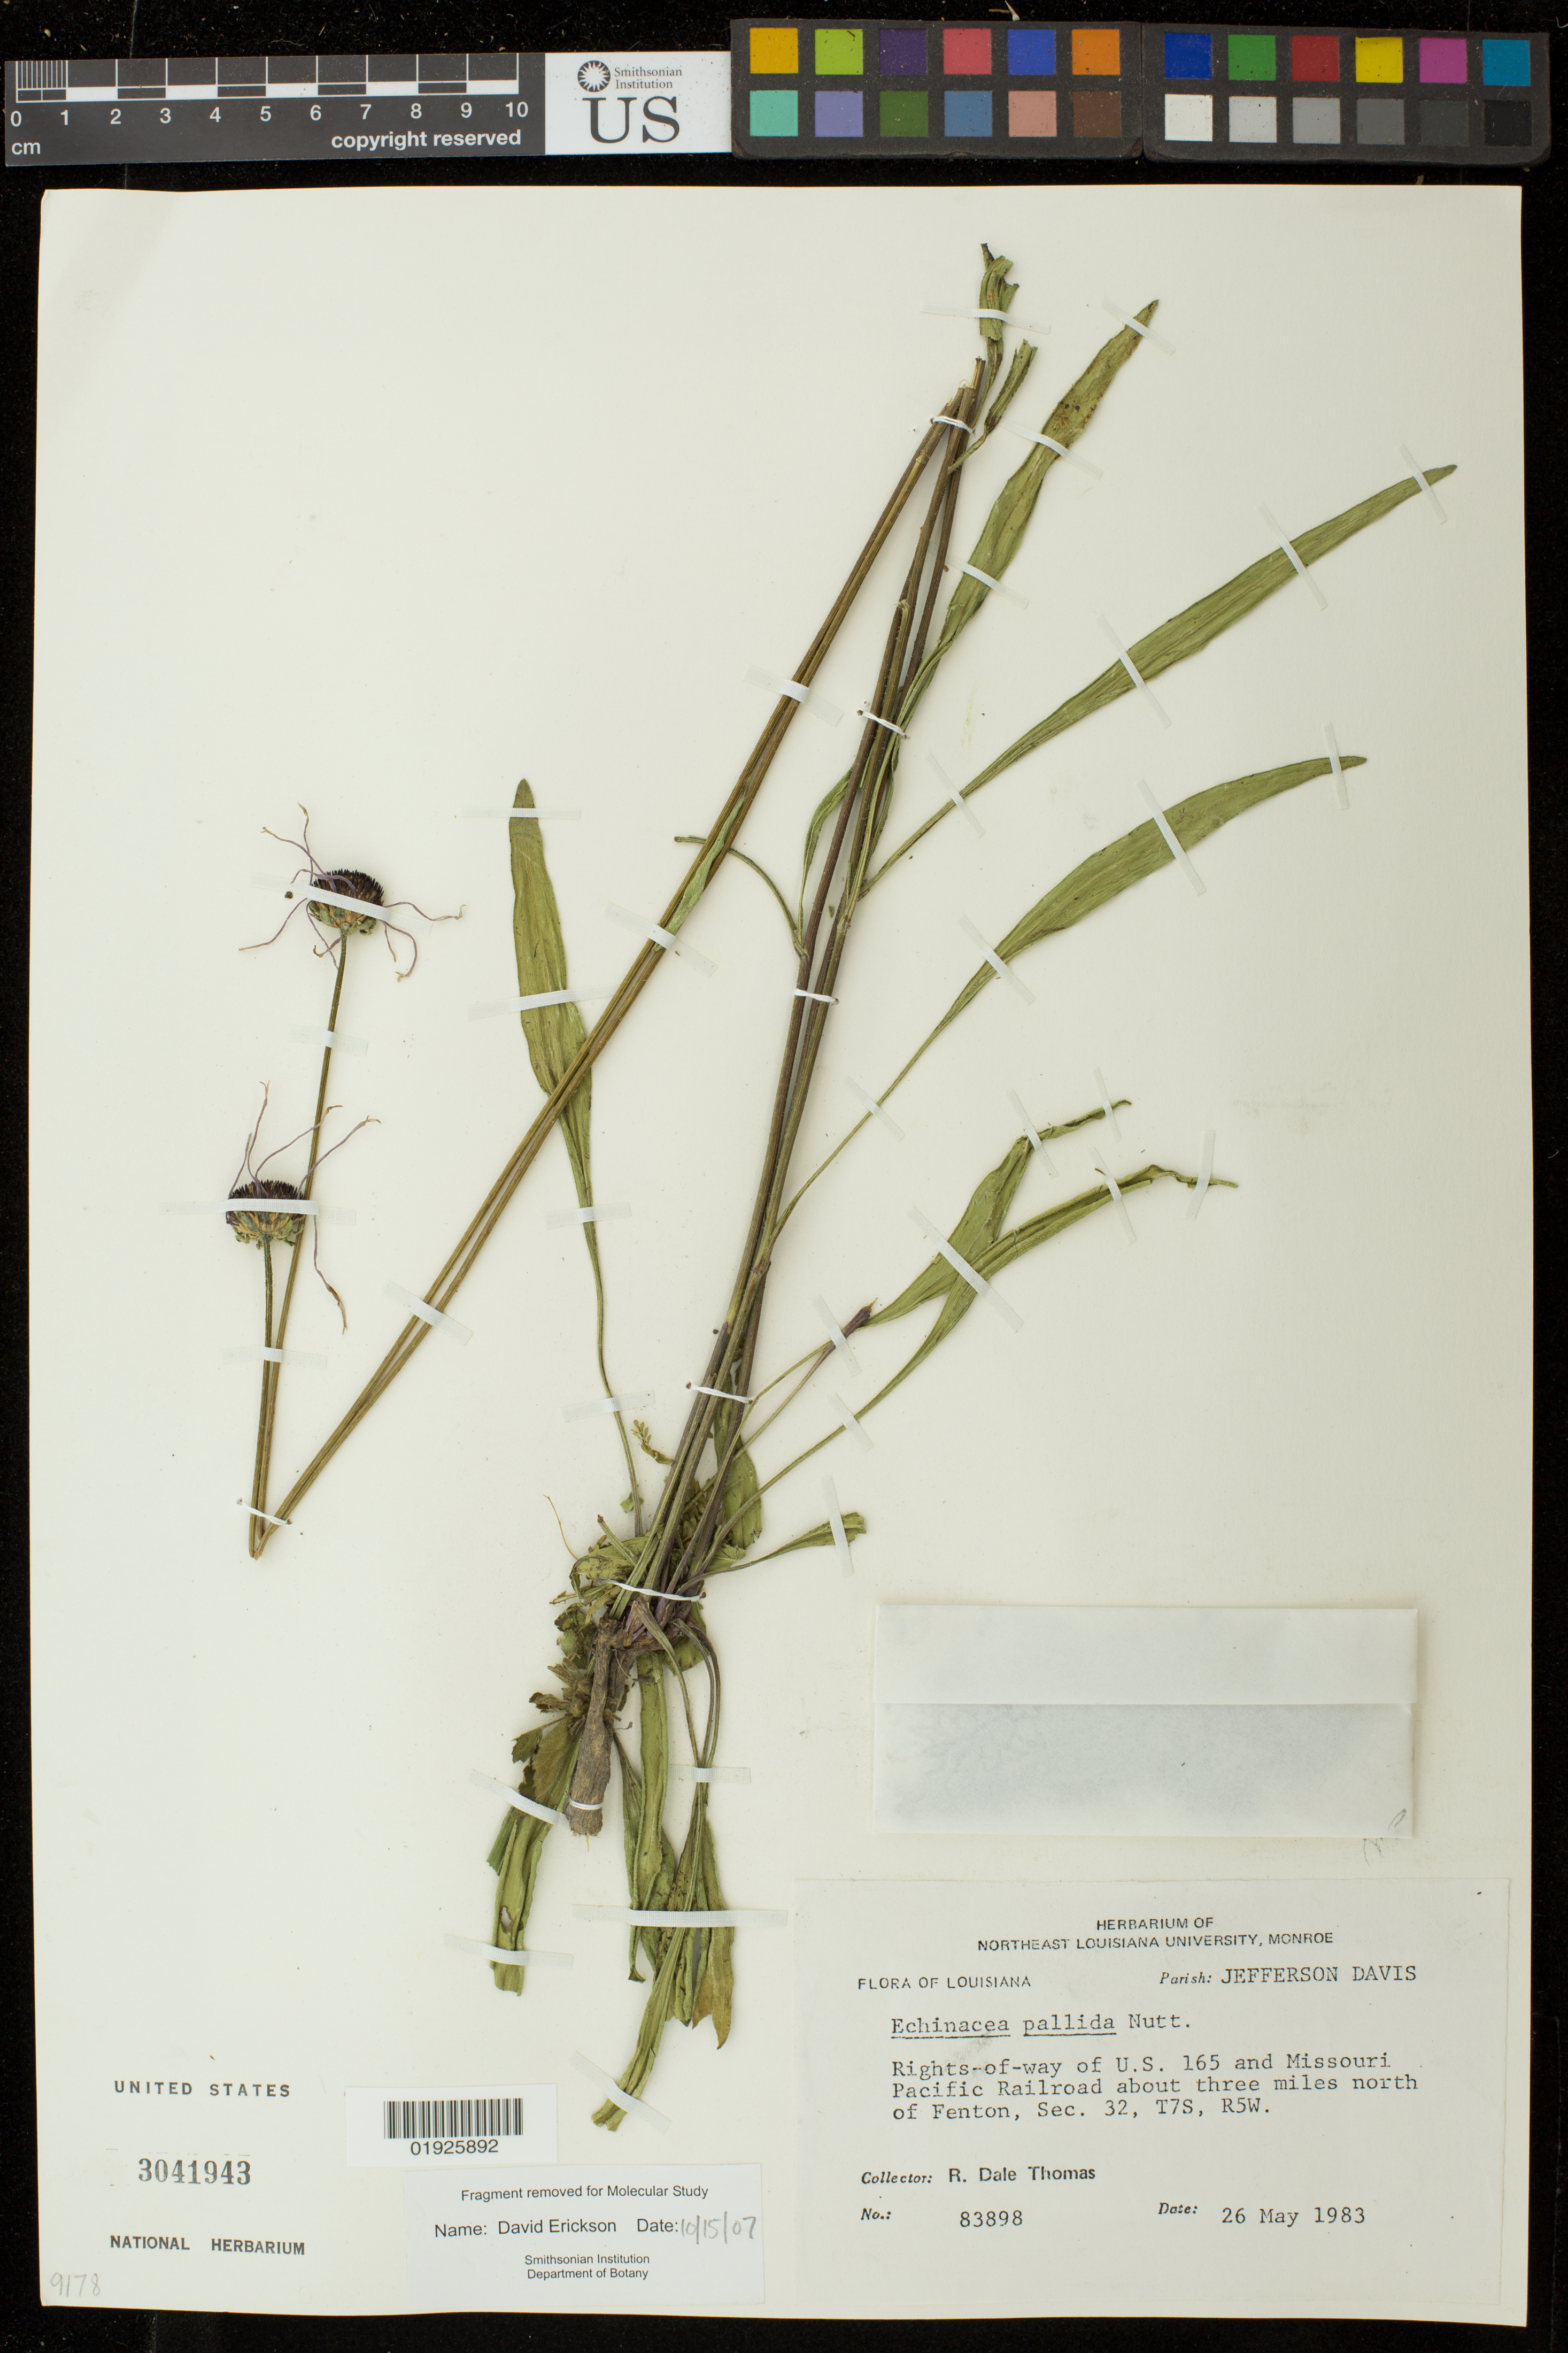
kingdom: Plantae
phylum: Tracheophyta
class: Magnoliopsida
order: Asterales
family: Asteraceae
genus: Echinacea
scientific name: Echinacea pallida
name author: (Nutt.) Nutt.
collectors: R. Thomas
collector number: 83898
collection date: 1983-05-26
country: United States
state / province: Louisiana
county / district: Jefferson Davis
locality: Rights-of-way of US 165 and Missouri Pacific Railroad about 3 miles north of Fenton, Sec 32, T7S, R5W.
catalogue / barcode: US 3041943